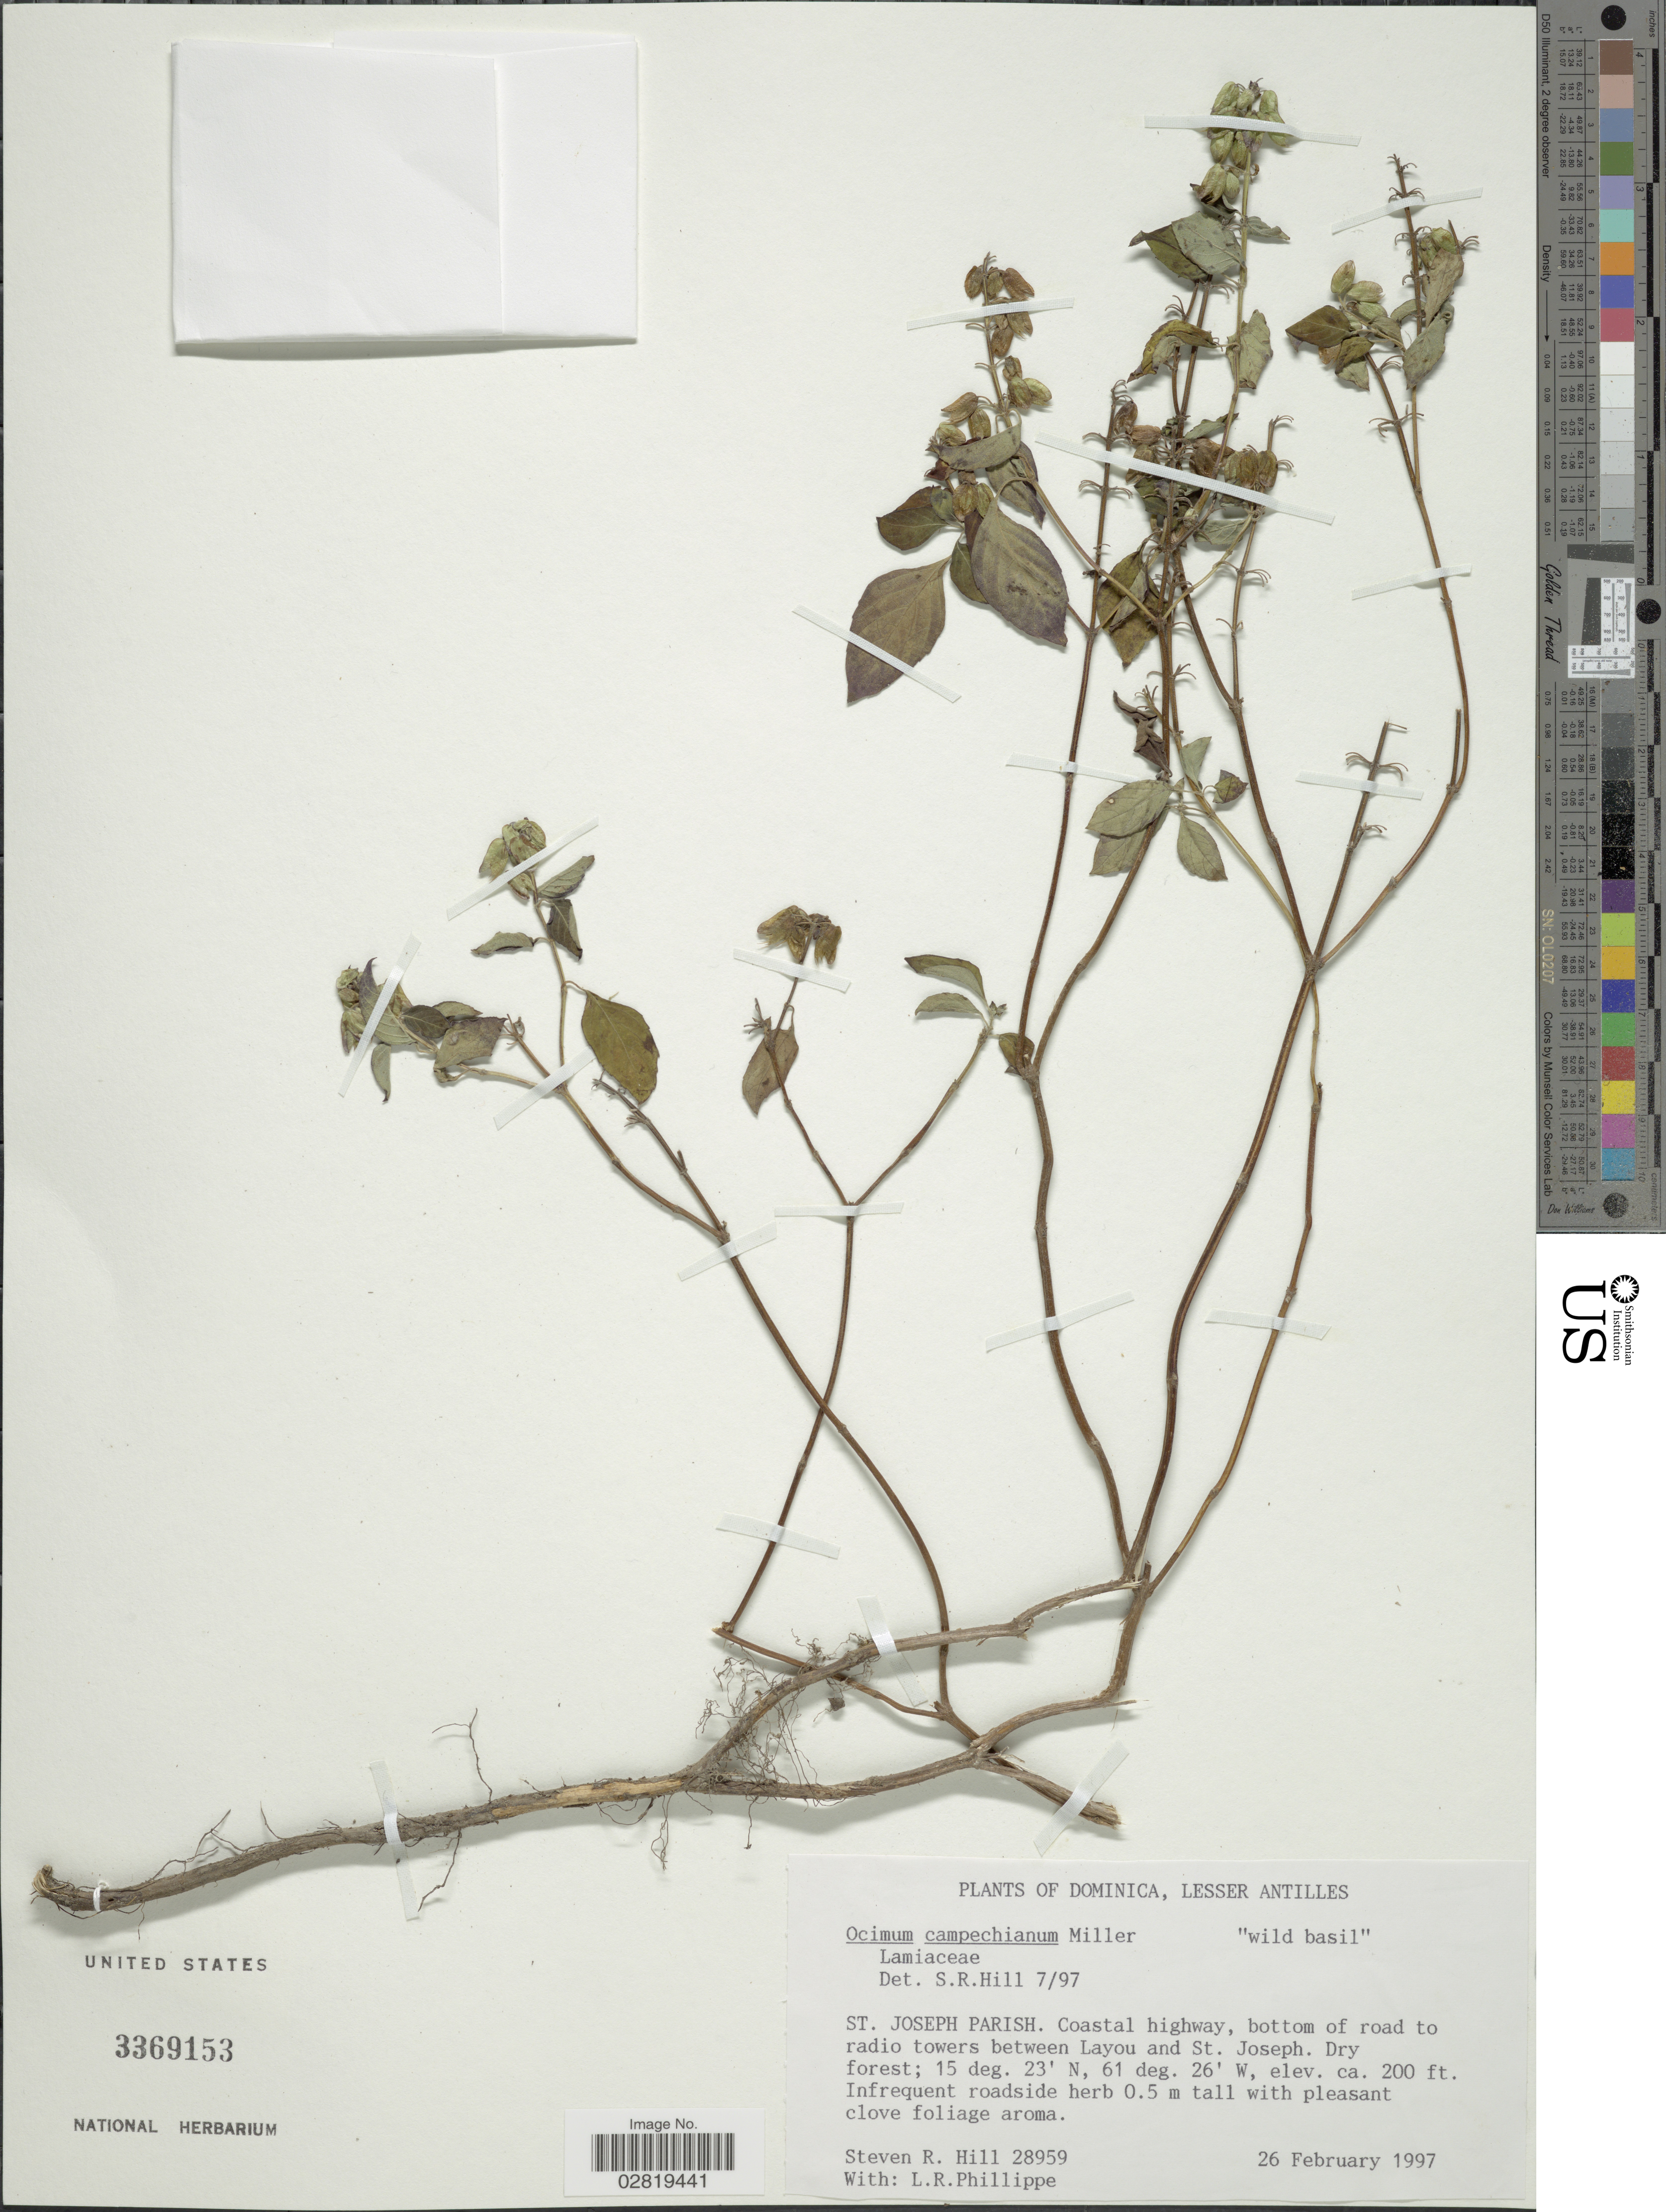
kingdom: Plantae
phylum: Tracheophyta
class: Magnoliopsida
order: Lamiales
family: Lamiaceae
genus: Ocimum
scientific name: Ocimum campechianum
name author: Mill.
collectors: S. Hill & L. Phillippe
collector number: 28959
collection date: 1997-02-26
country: Dominica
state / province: St. Joseph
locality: Lesser Antilles, St. Joseph Parish, Coastal highway, bottom of road to radio towers between Layou and St. Joseph.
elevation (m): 61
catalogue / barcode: US 3369153